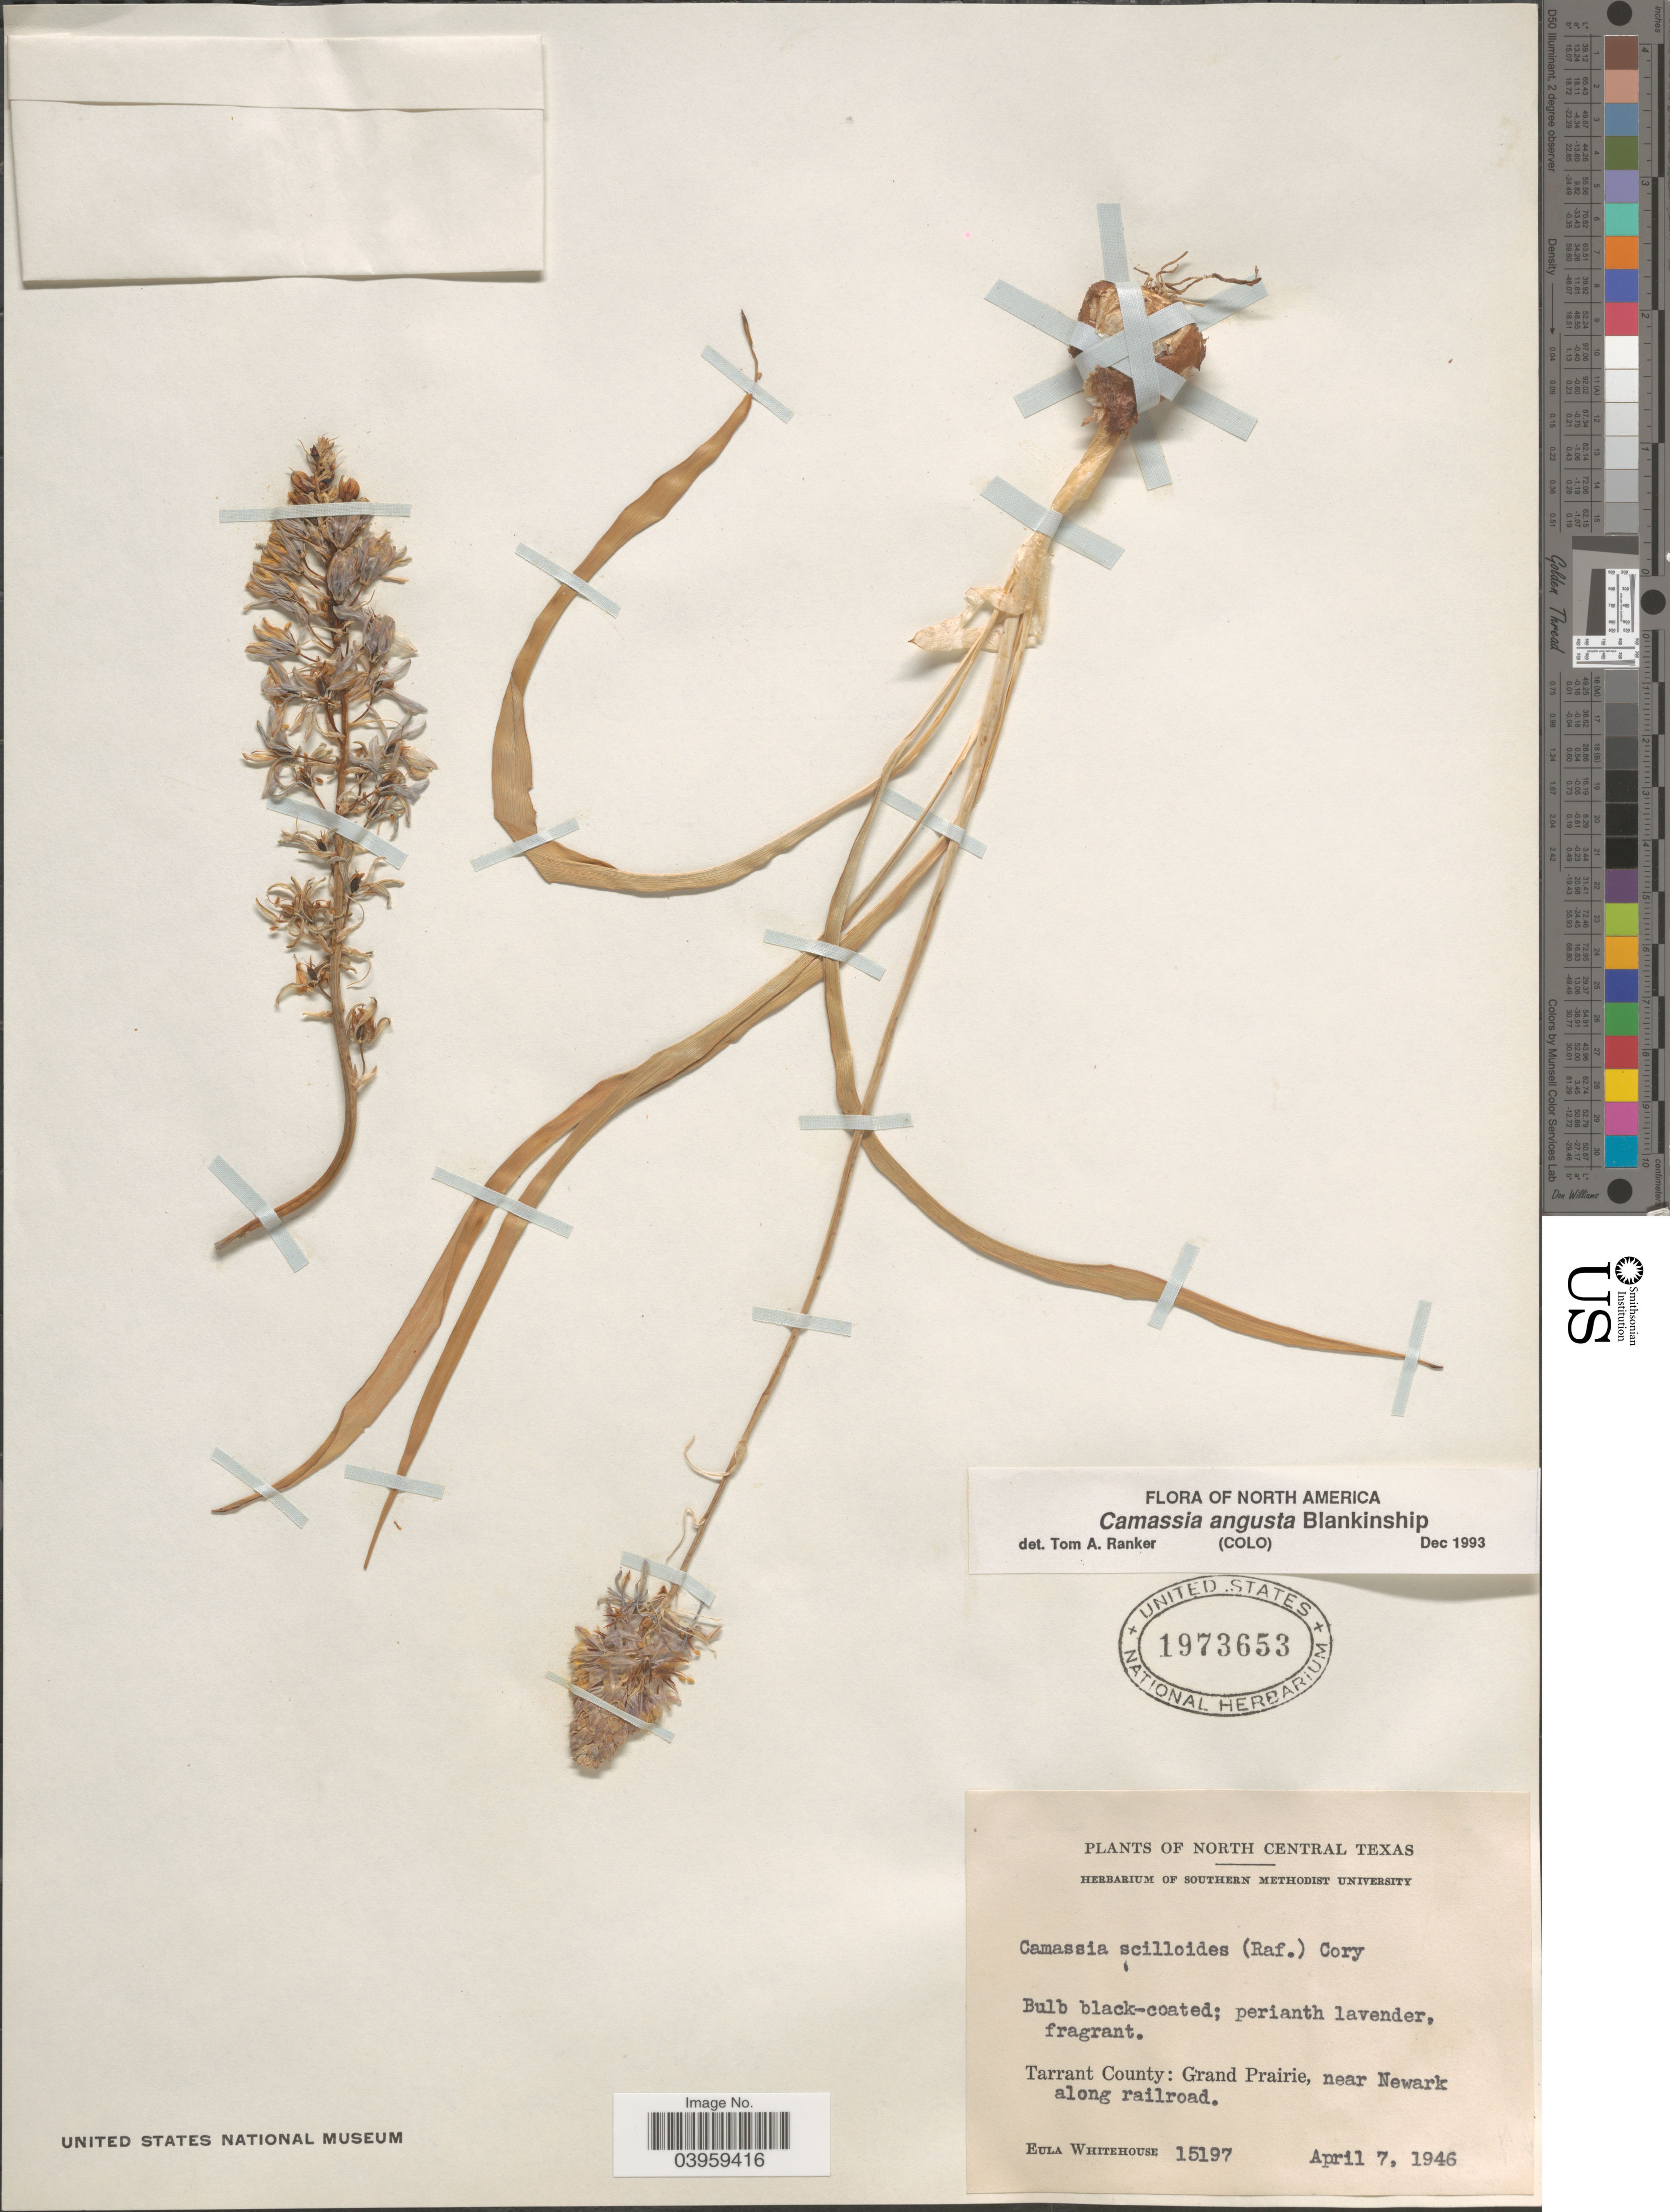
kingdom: Plantae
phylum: Tracheophyta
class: Liliopsida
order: Asparagales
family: Asparagaceae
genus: Camassia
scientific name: Camassia angusta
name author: (Engelm.) Blank.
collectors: E. Whitehouse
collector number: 15197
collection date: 1946-04-07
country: United States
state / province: Texas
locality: North Central Texas. Tarrant County: Grand Prairie, near Newark along railroad.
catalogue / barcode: US 1973653